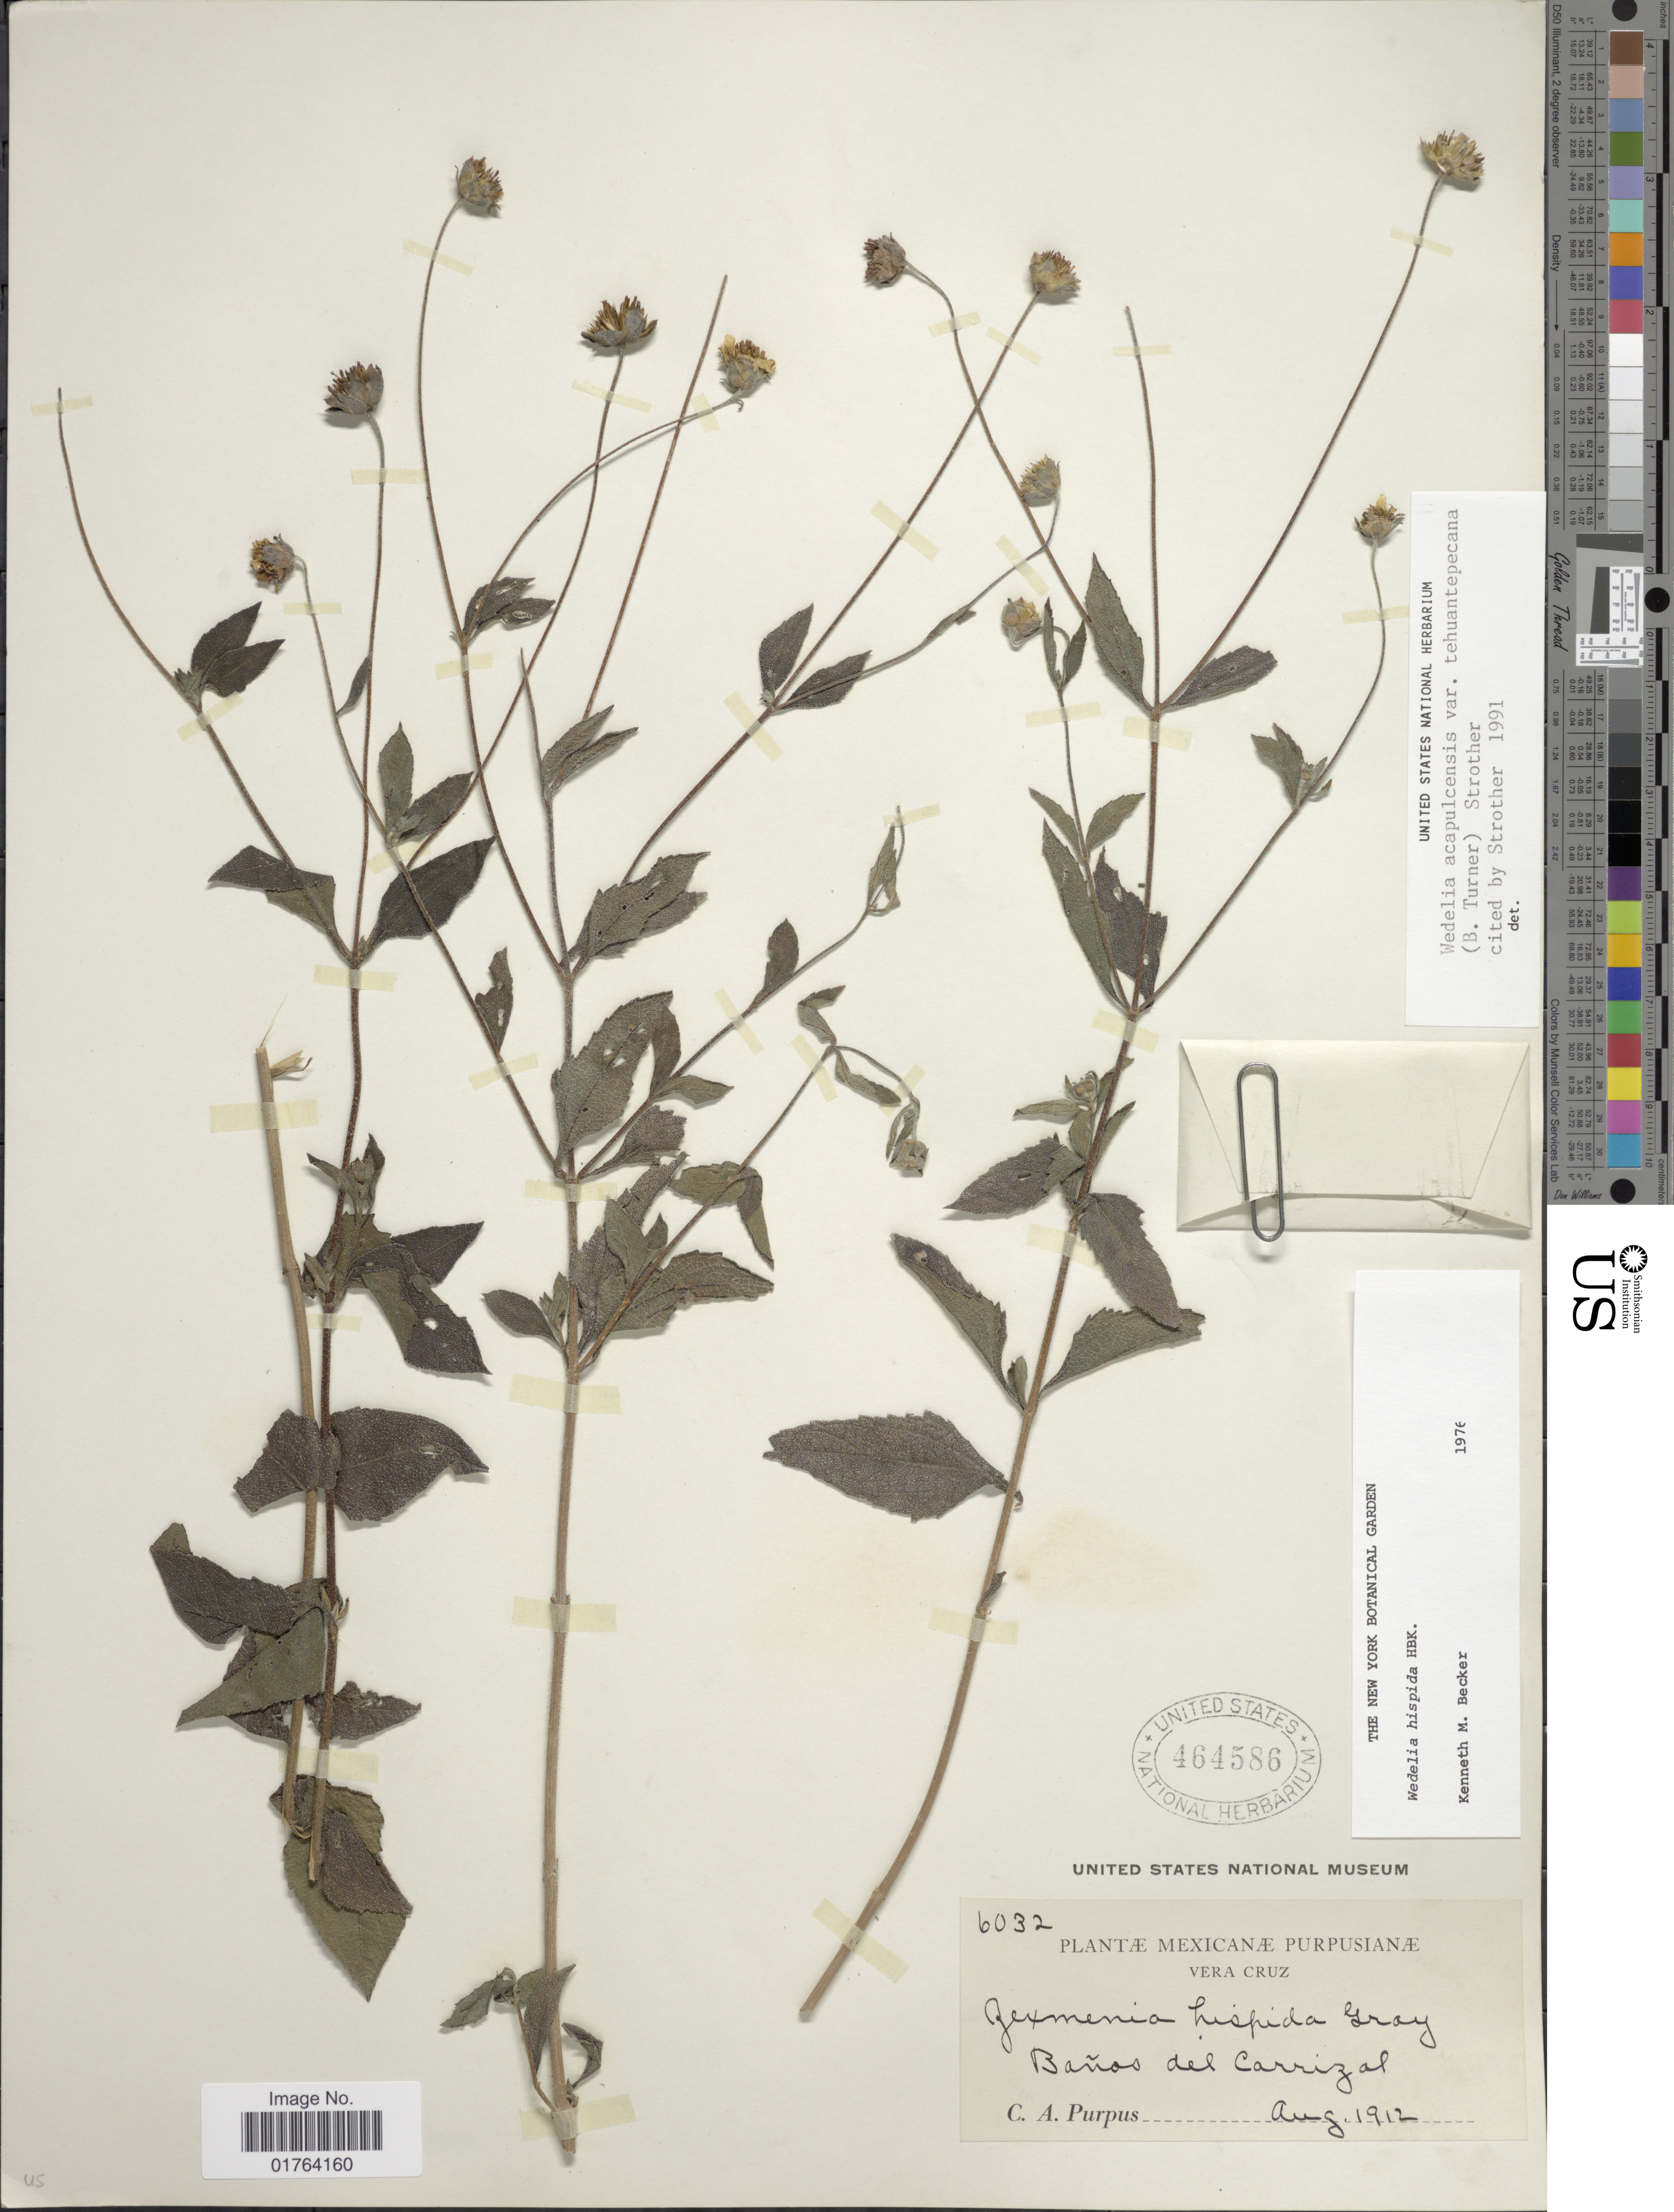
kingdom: Plantae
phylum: Tracheophyta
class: Magnoliopsida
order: Asterales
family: Asteraceae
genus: Wedelia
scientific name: Wedelia acapulcensis var. tehuantepecana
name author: (B.L. Turner) Strother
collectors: C. A. Purpus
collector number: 6032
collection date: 1912-08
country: Mexico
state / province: Veracruz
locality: Banos del Carrizal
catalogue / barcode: US 464586